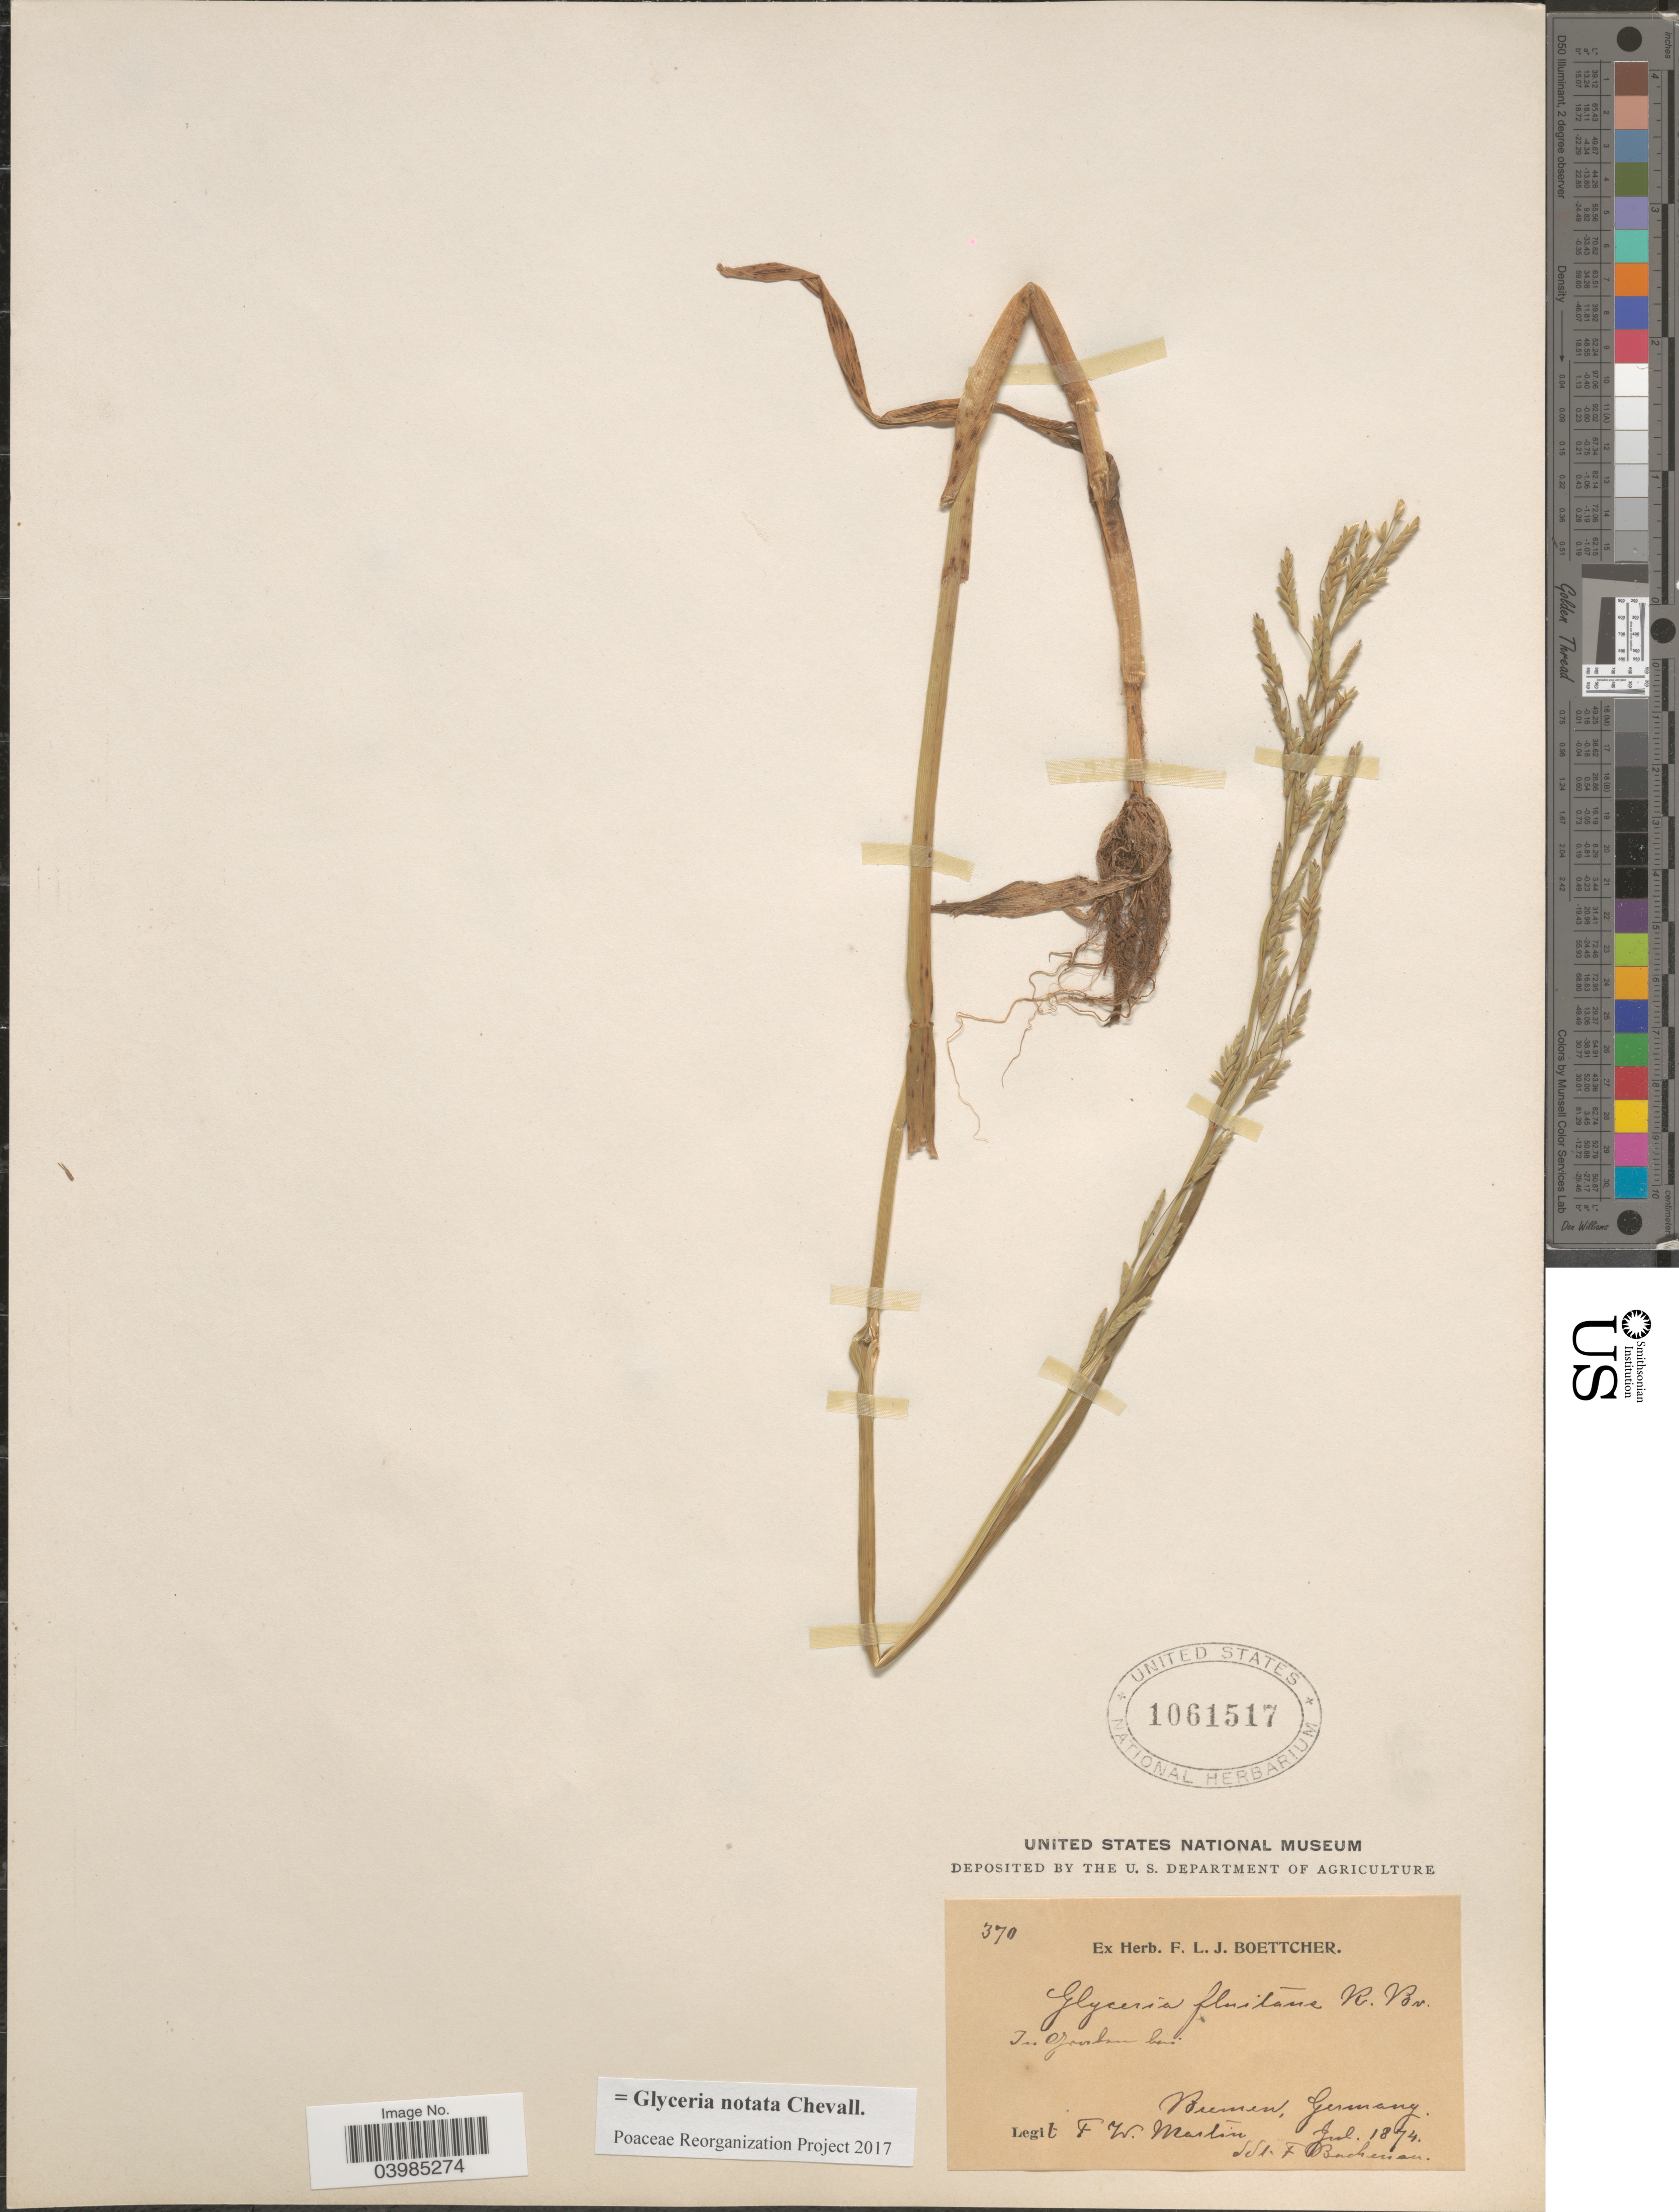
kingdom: Plantae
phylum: Tracheophyta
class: Liliopsida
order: Poales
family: Poaceae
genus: Glyceria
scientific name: Glyceria notata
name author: Chevall.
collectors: F. Martin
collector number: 370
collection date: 1874-07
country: Germany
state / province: Bremen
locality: In Graben bei Bremen.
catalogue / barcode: US 1061517